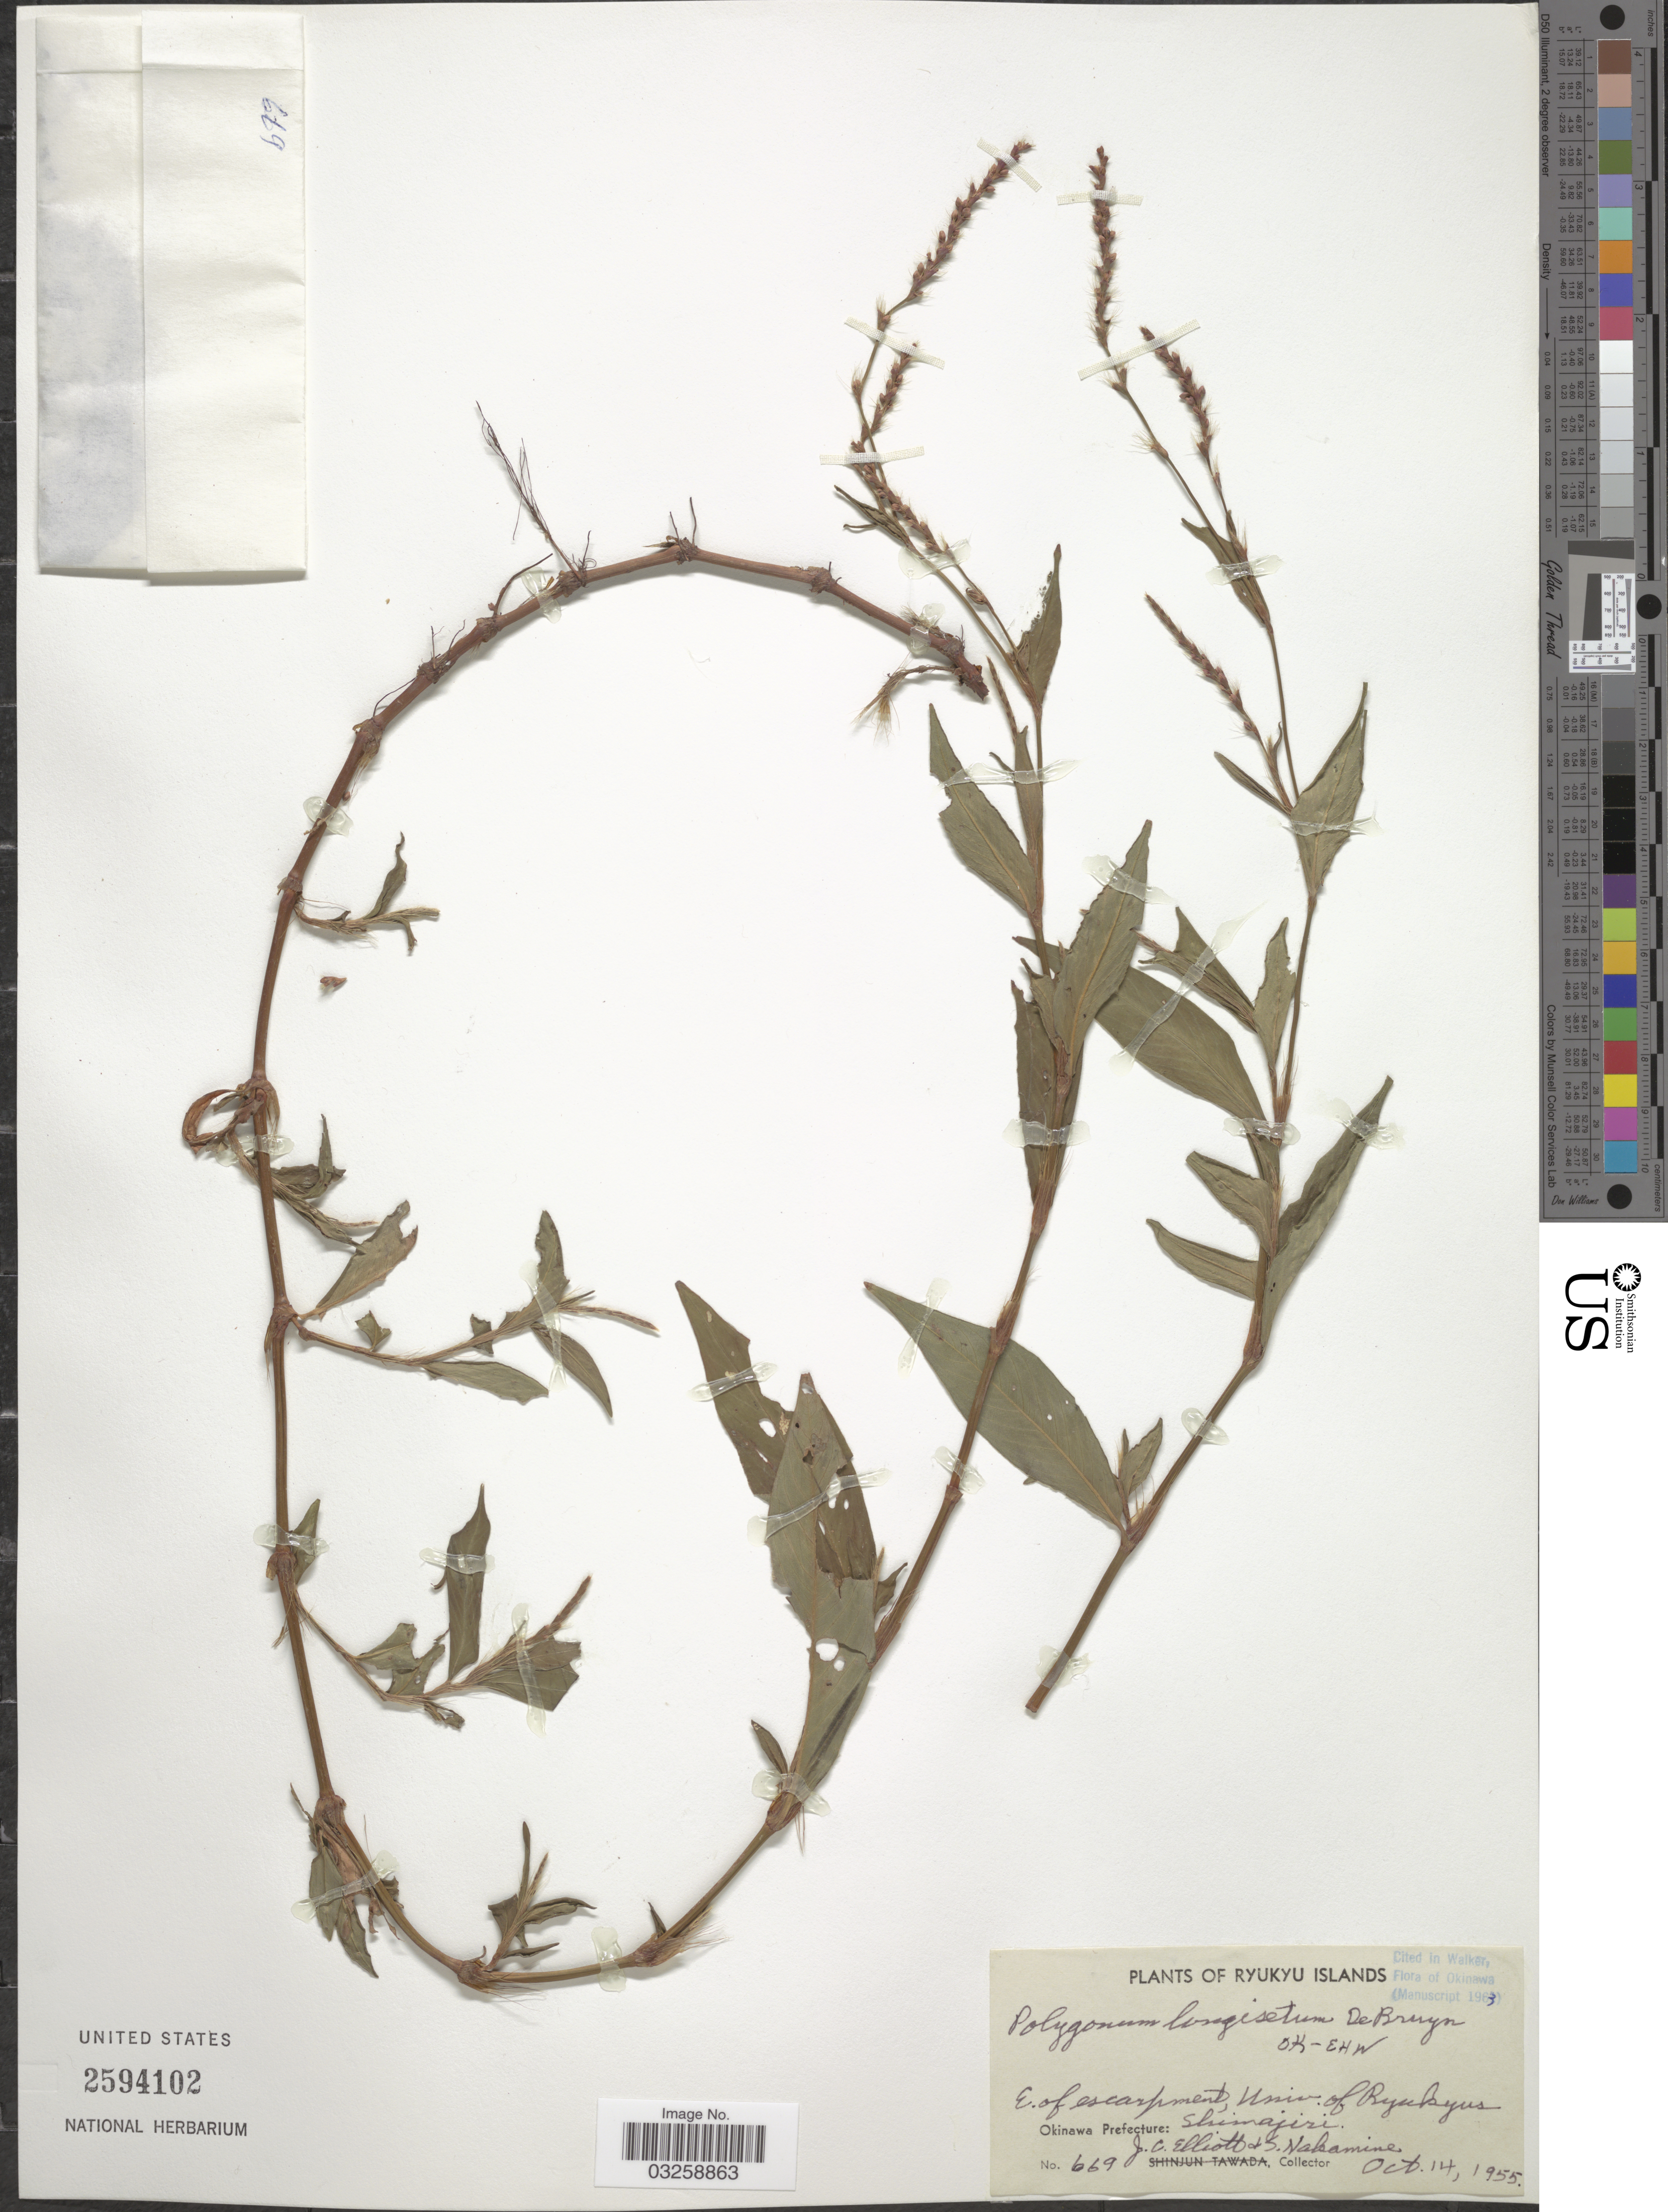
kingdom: Plantae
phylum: Tracheophyta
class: Magnoliopsida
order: Caryophyllales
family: Polygonaceae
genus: Polygonum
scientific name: Polygonum longisetum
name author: Bruijn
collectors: J. Elliot & S. Nakamine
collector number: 669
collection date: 1955-10-14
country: Japan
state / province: Okinawa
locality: Ryukyu Islands. E. of escarpment, Univ of Ryukyus. Okinawa Prefecture: Shimajiri.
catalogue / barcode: US 2594102